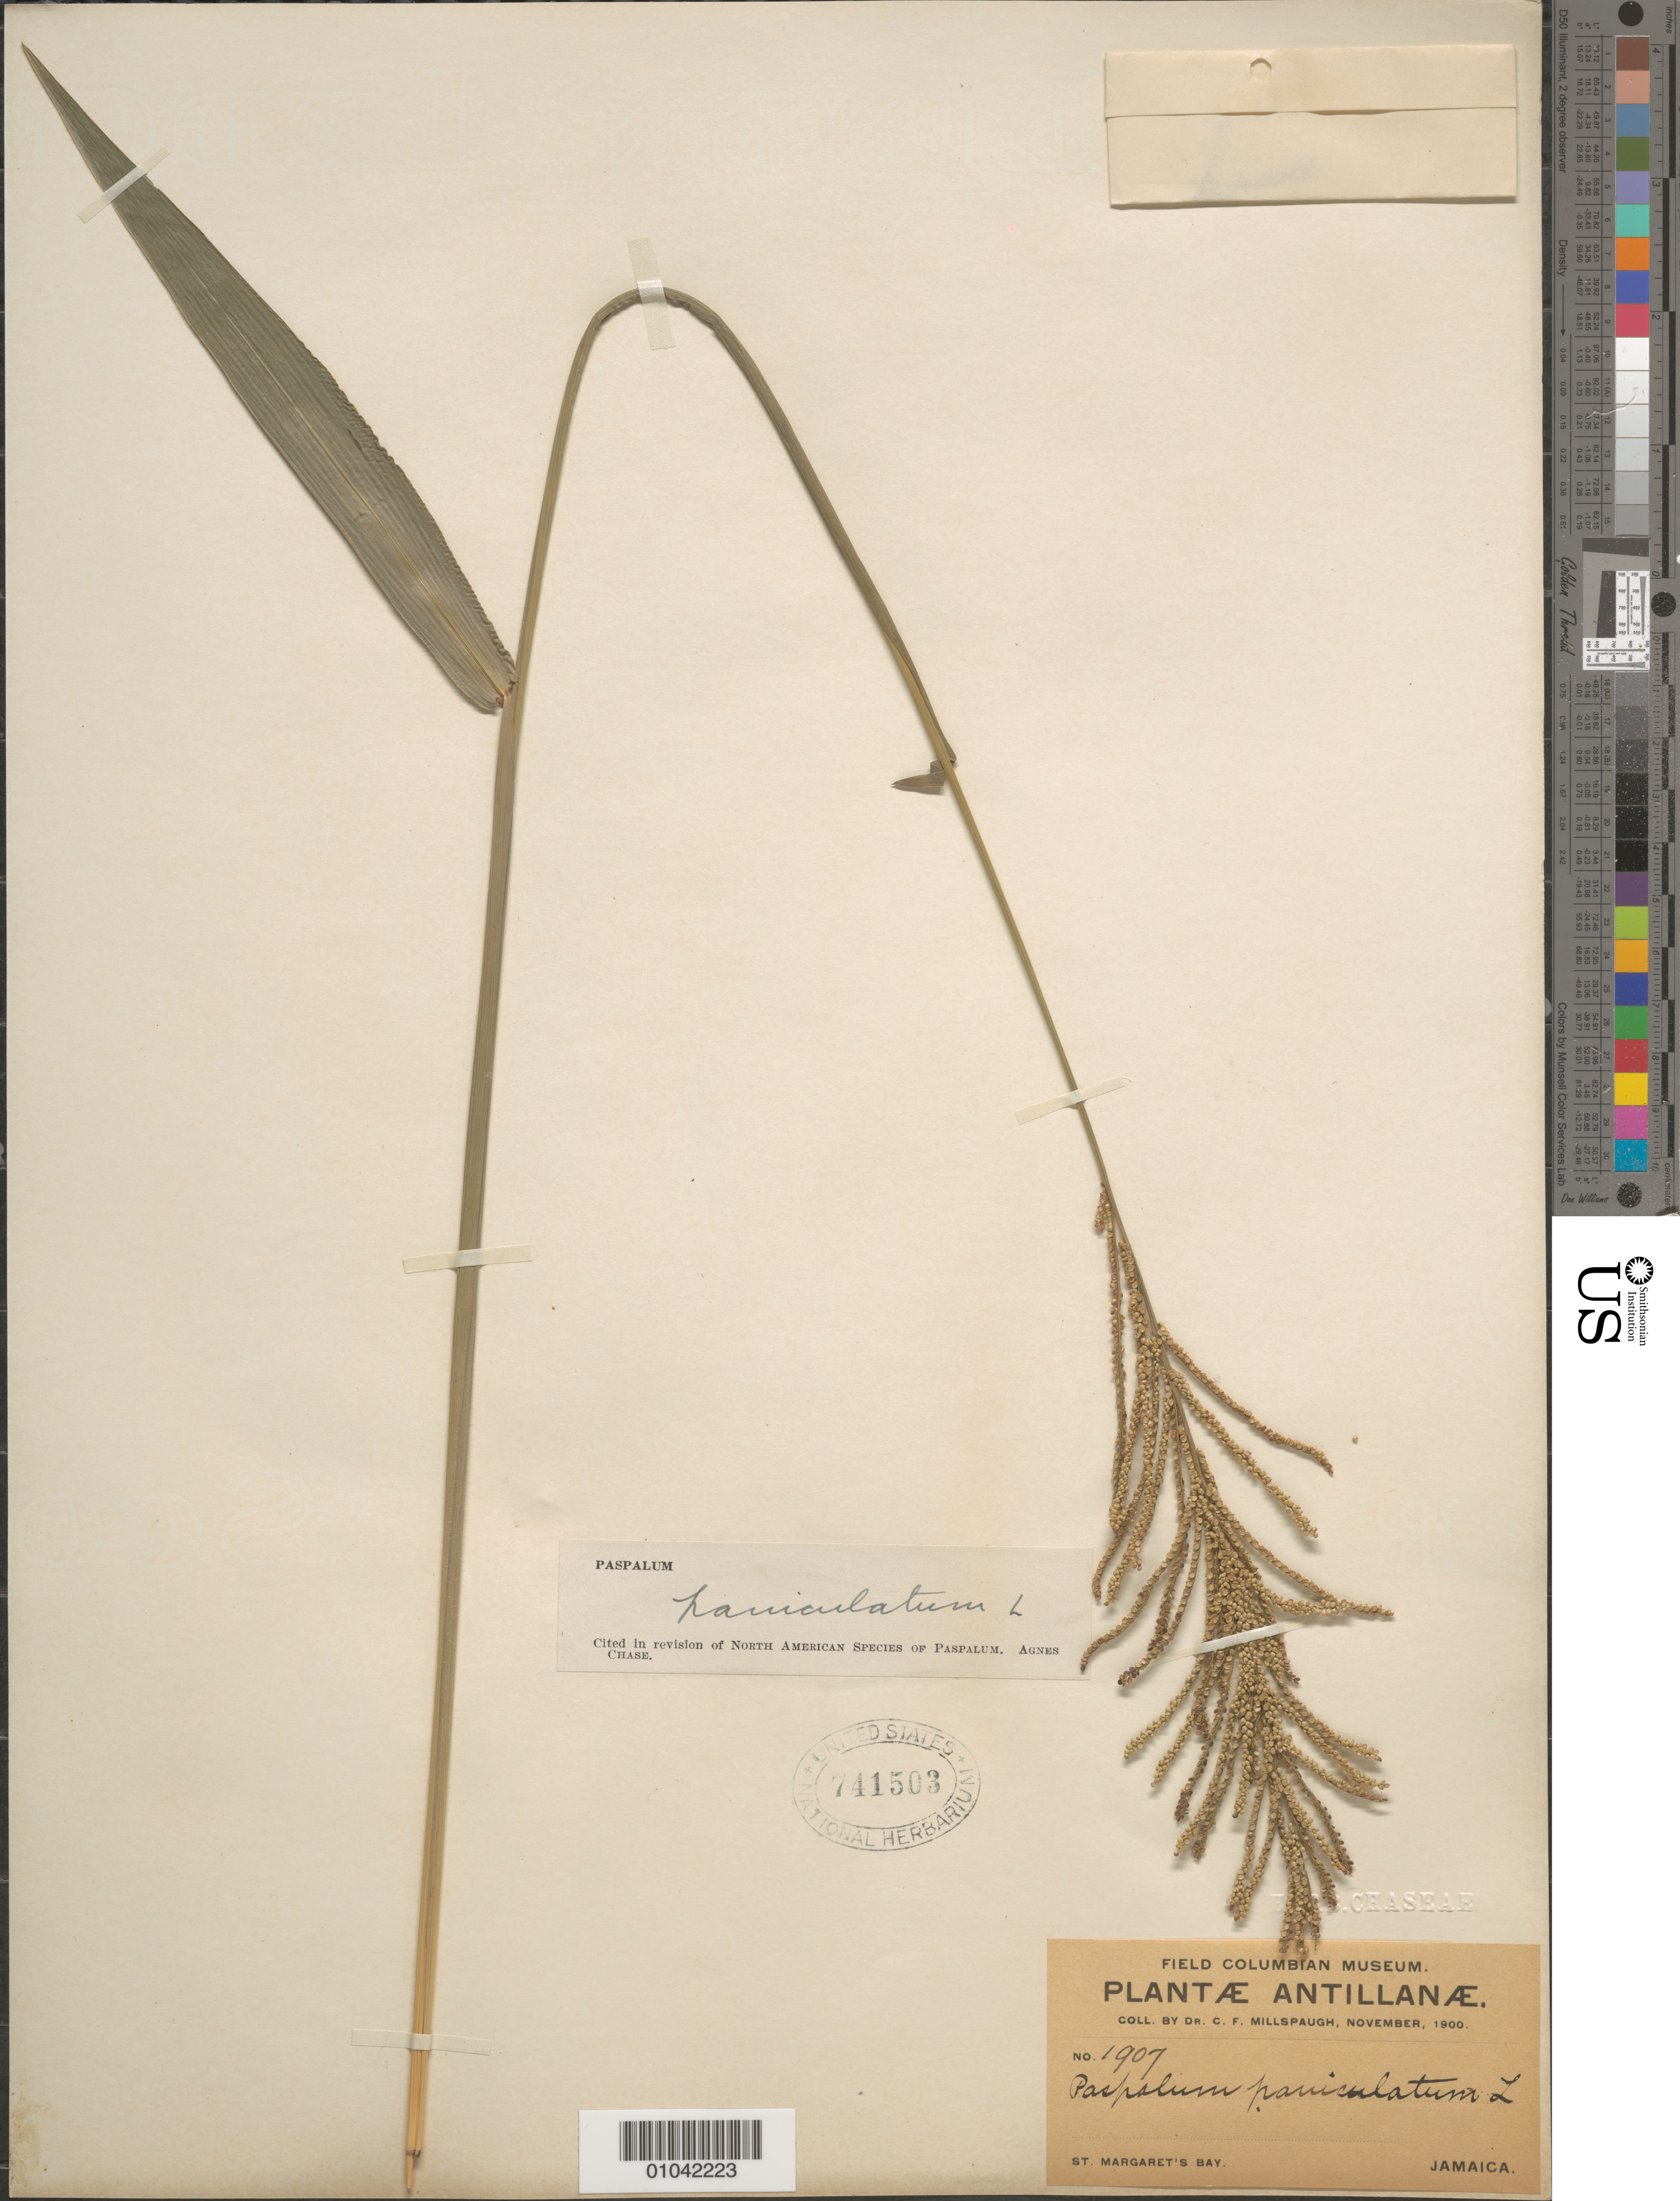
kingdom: Plantae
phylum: Tracheophyta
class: Liliopsida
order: Poales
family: Poaceae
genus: Paspalum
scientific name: Paspalum paniculatum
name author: L.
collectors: C. F. Millspaugh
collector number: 1907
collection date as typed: Nov 1900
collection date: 1900-11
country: Jamaica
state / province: Portland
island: Jamaica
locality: St. Margaret's Bay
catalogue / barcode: US 741503